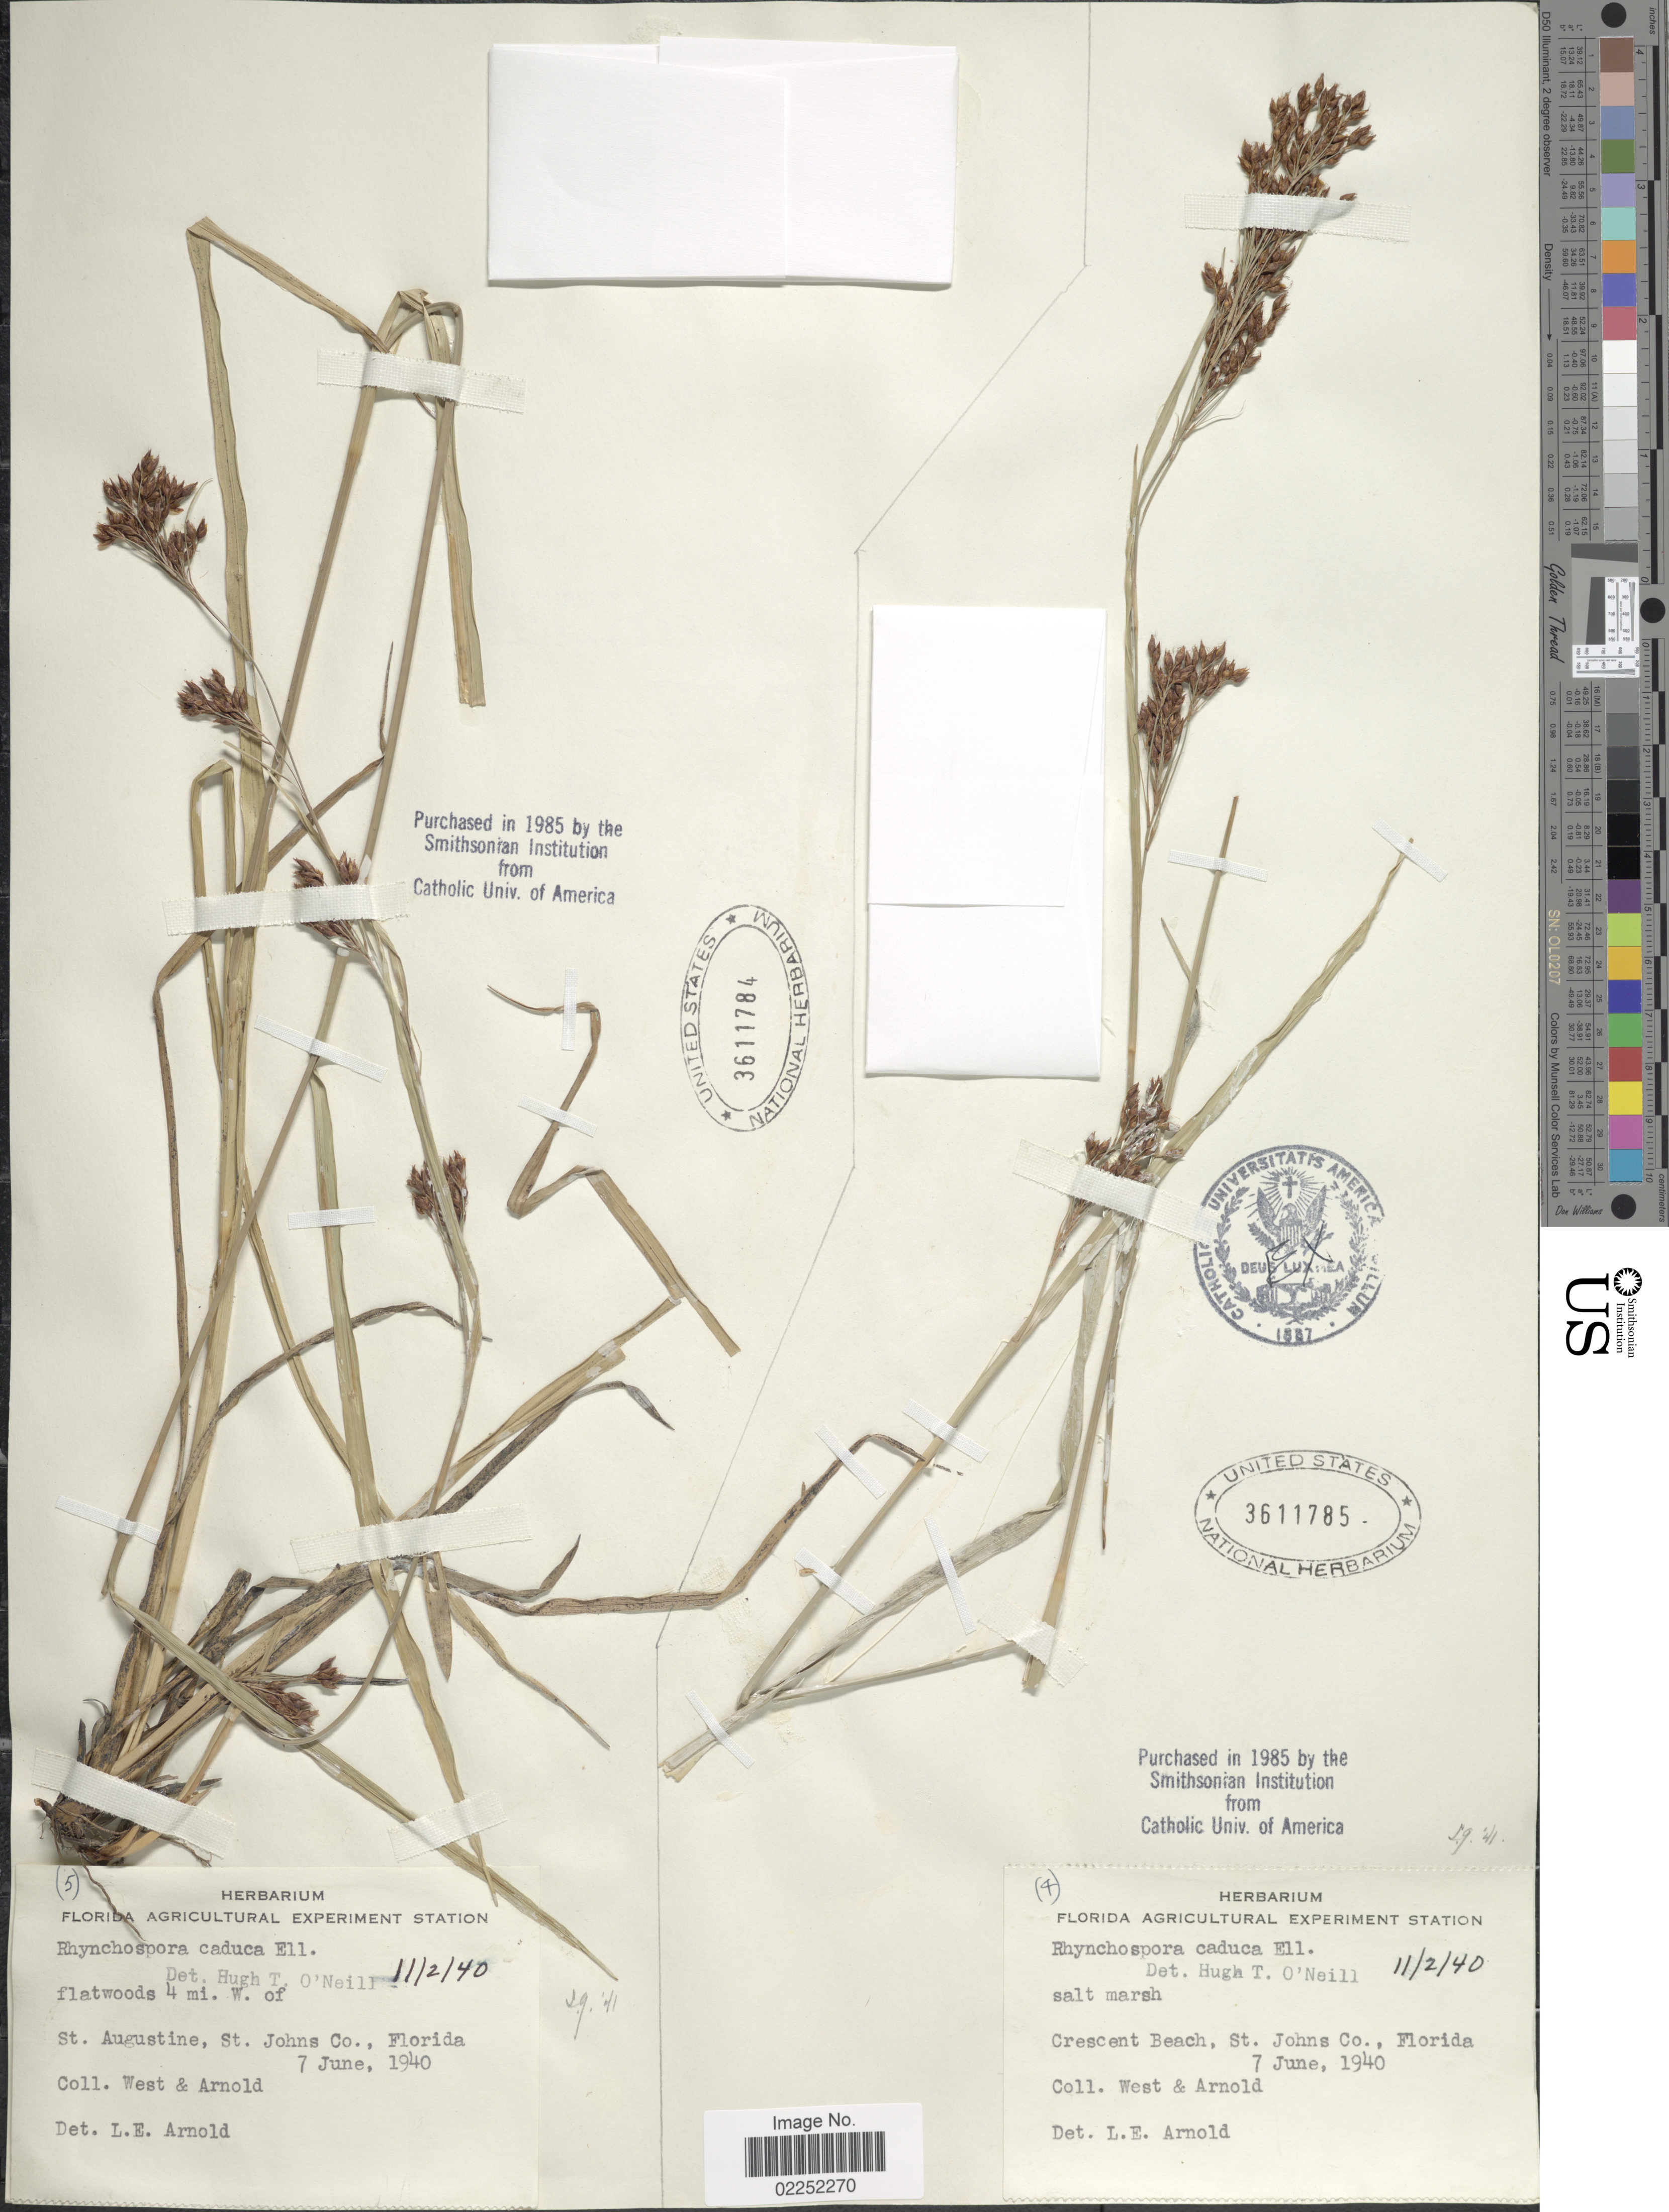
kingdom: Plantae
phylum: Tracheophyta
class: Liliopsida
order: Poales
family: Cyperaceae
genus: Rhynchospora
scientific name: Rhynchospora caduca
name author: Elliott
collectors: -. West & -. Arnold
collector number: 7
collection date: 1940-06-07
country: United States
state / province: Florida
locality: Salt marsh, Crecent Beach, St Johns Co.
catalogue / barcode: US 3611785-2